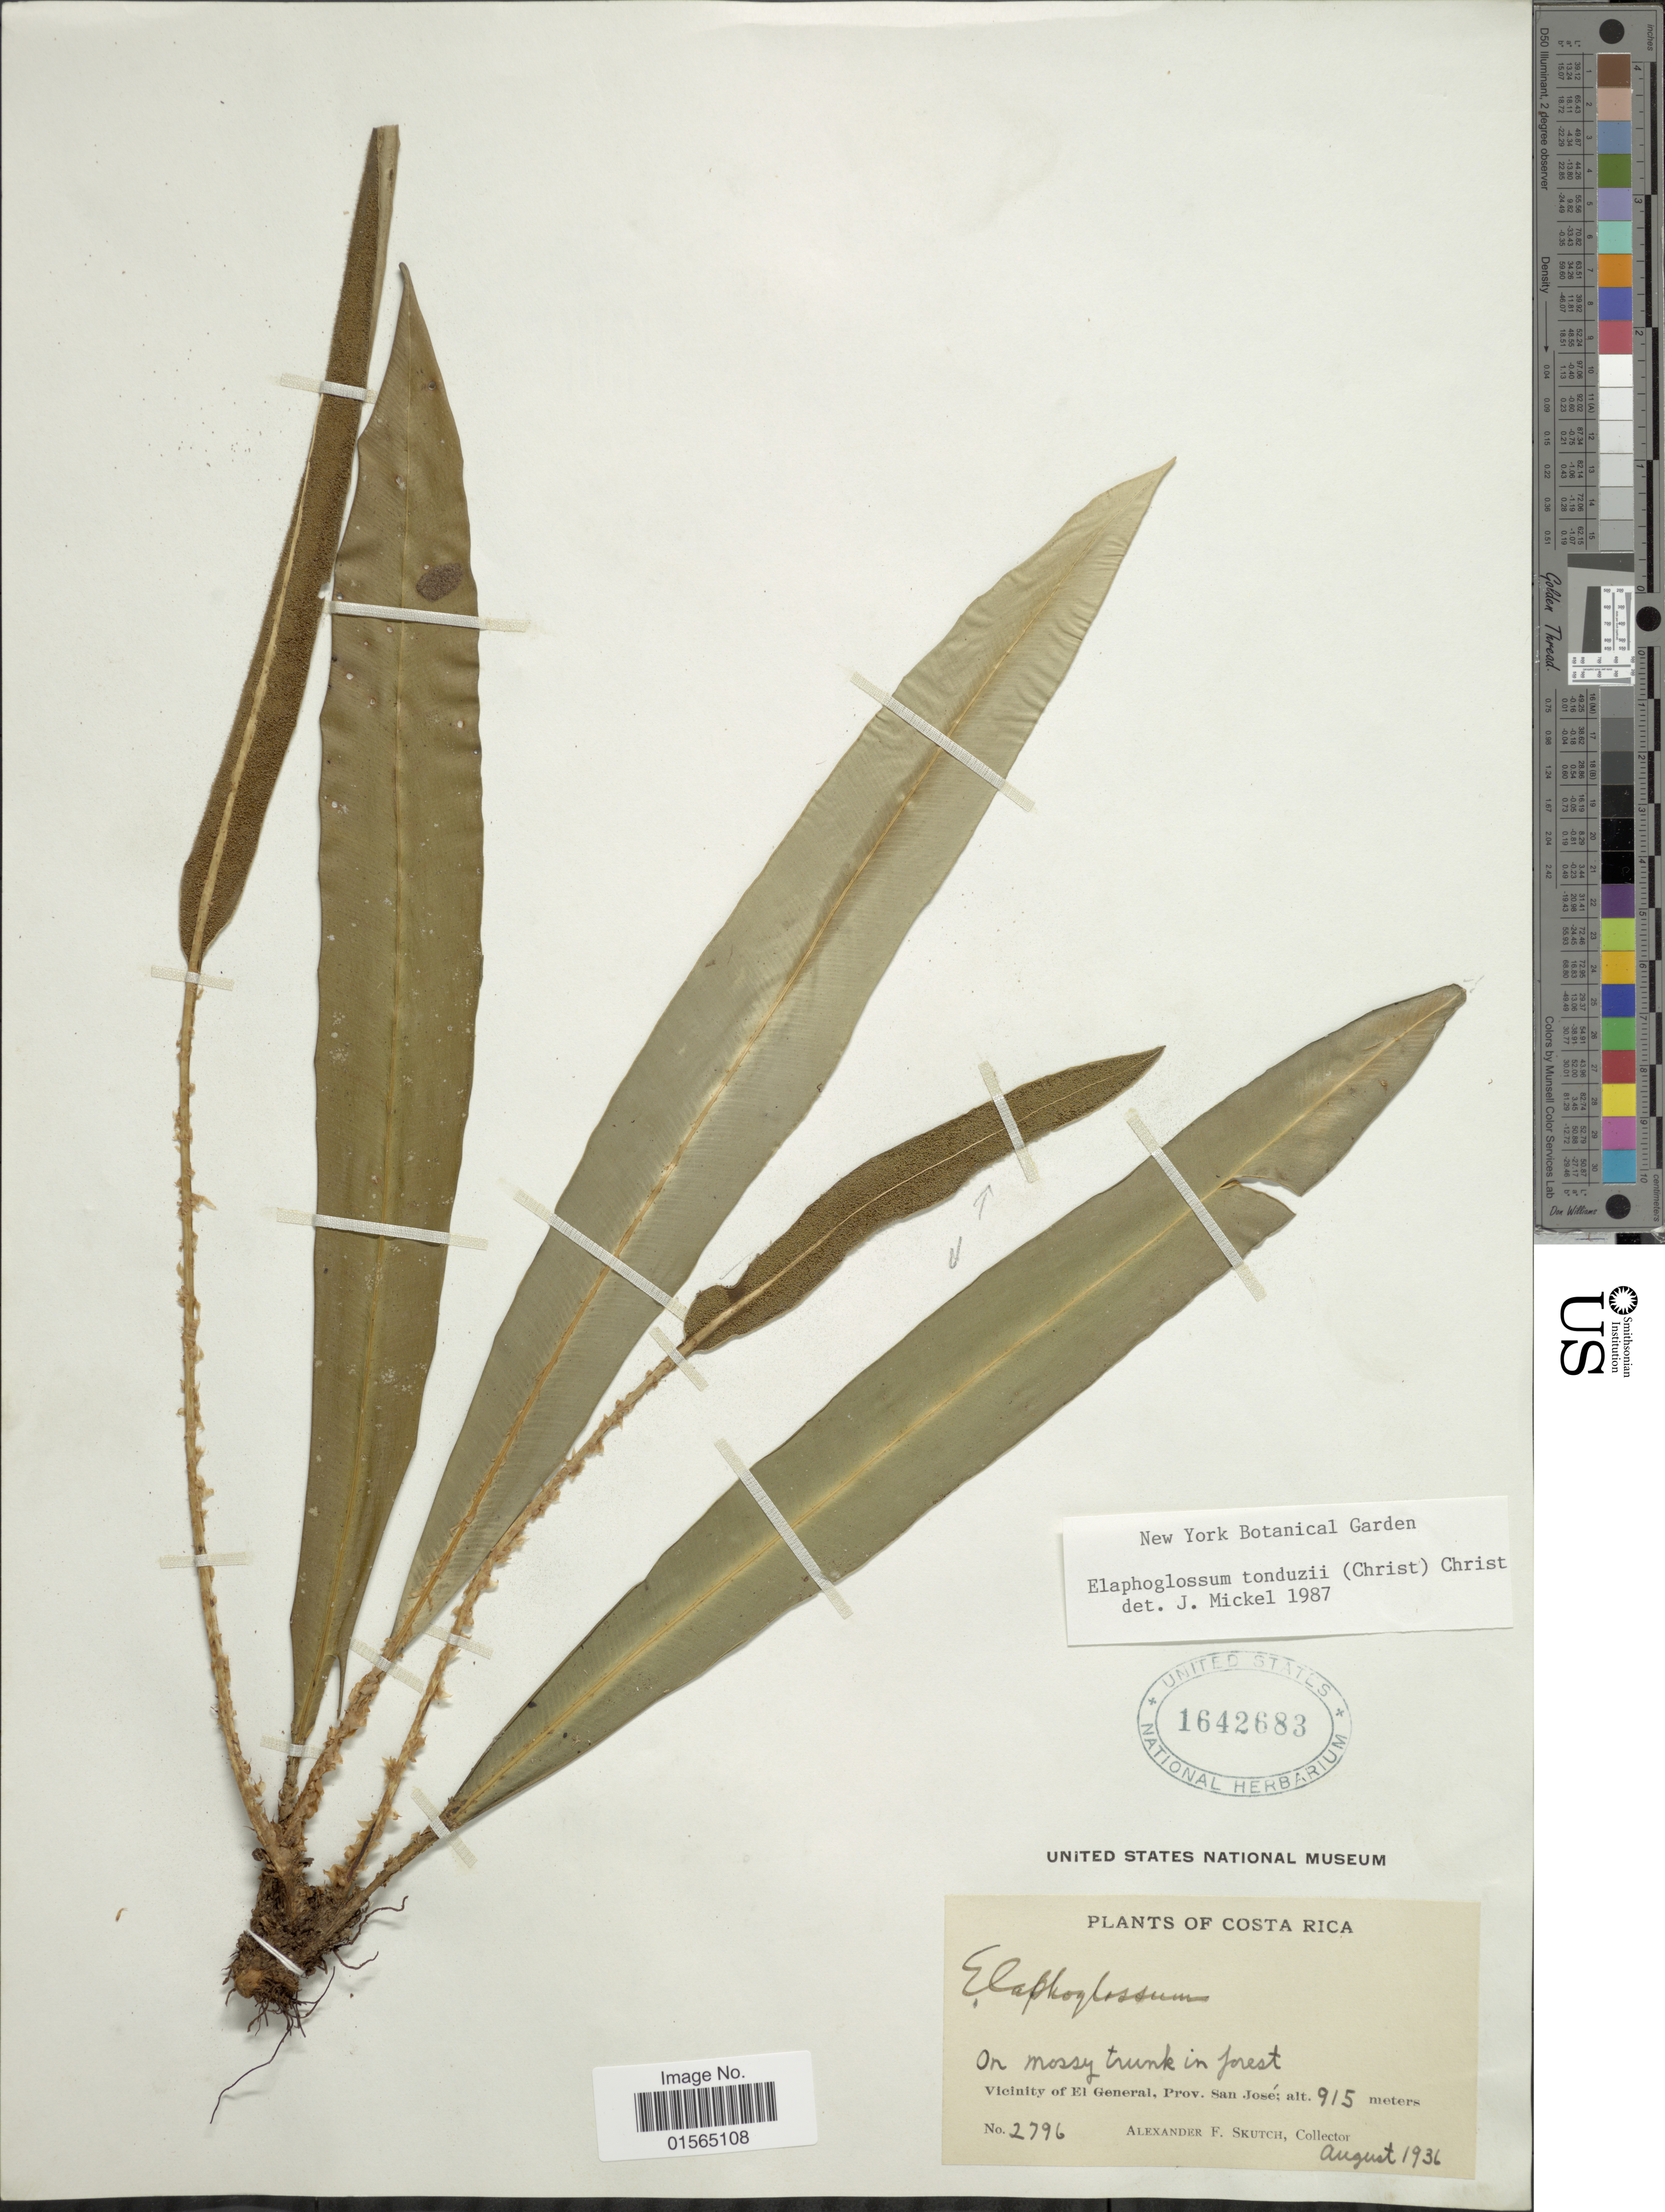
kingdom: Plantae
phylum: Tracheophyta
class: Polypodiopsida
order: Polypodiales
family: Dryopteridaceae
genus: Elaphoglossum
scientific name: Elaphoglossum tonduzii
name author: Christ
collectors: A. F. Skutch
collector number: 2796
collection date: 1936-08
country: Costa Rica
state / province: San José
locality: Vicinity of El General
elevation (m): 915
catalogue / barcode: US 1642683